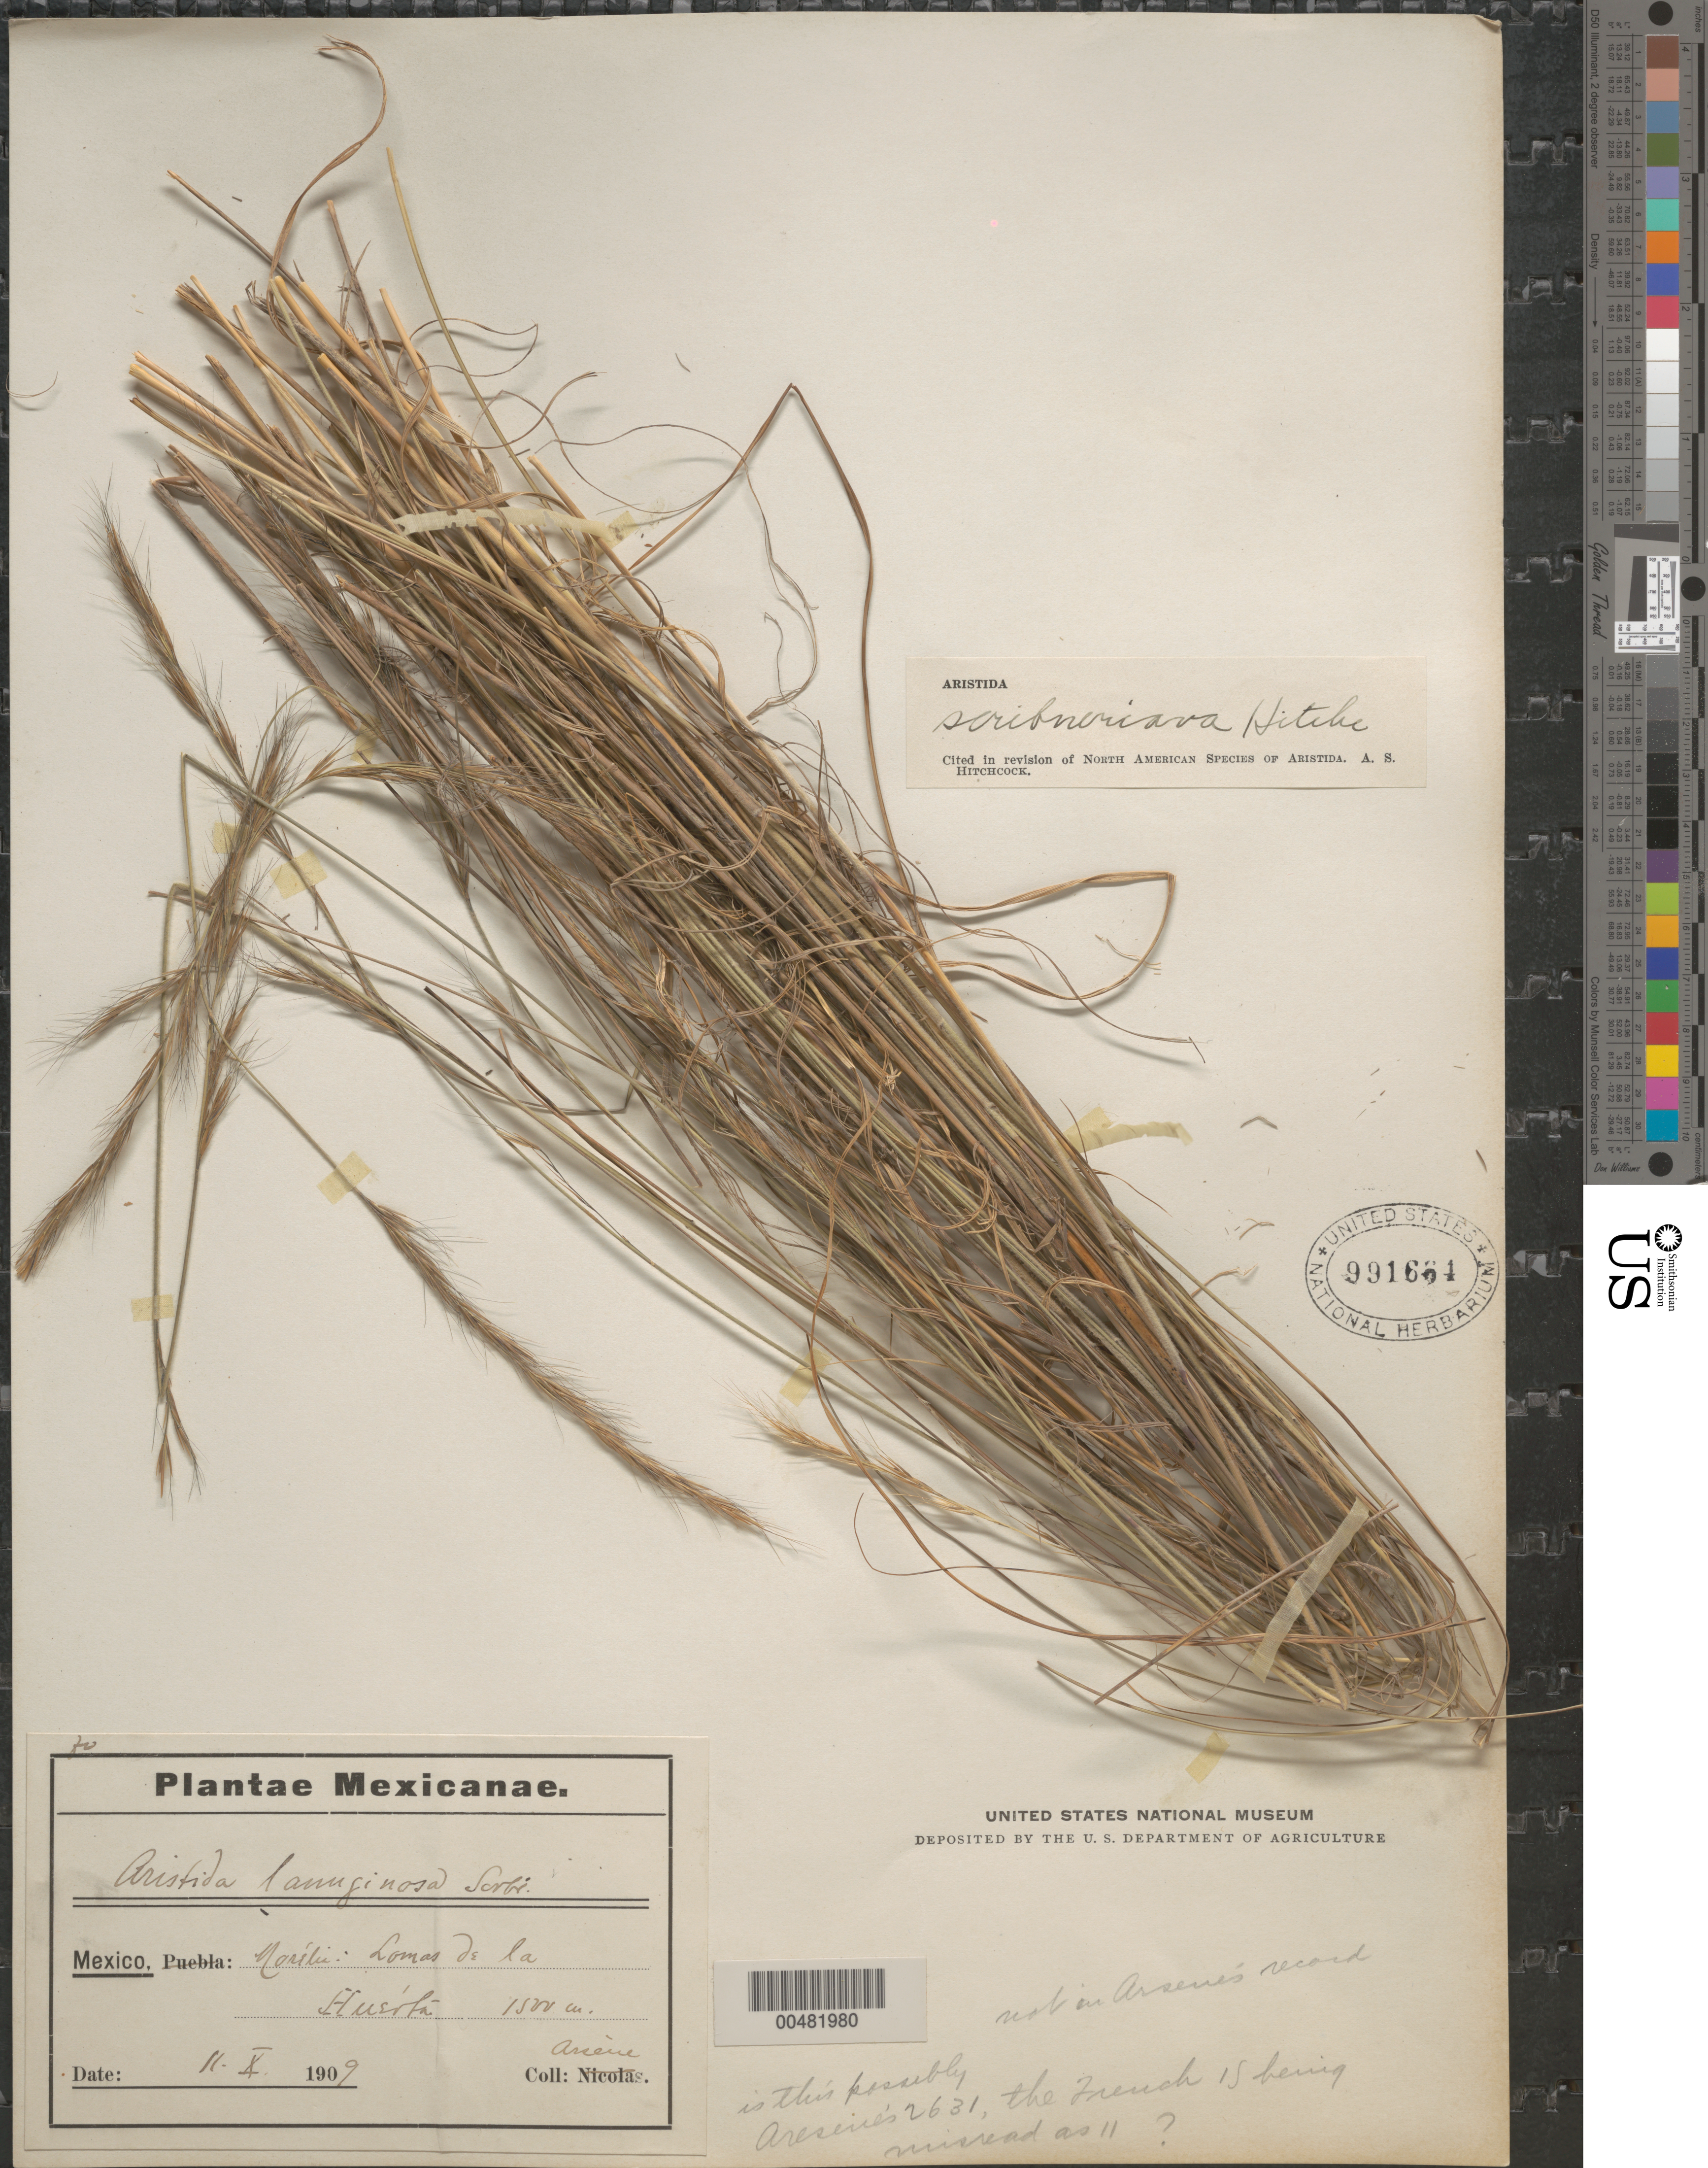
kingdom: Plantae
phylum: Tracheophyta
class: Liliopsida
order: Poales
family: Poaceae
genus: Aristida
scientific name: Aristida scribneriana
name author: Hitchc.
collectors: -- Arsène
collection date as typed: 11 Oct 1909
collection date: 1909-10-11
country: Mexico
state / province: Morelos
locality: Lomas de la Huerta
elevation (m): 1500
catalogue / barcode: US 991664